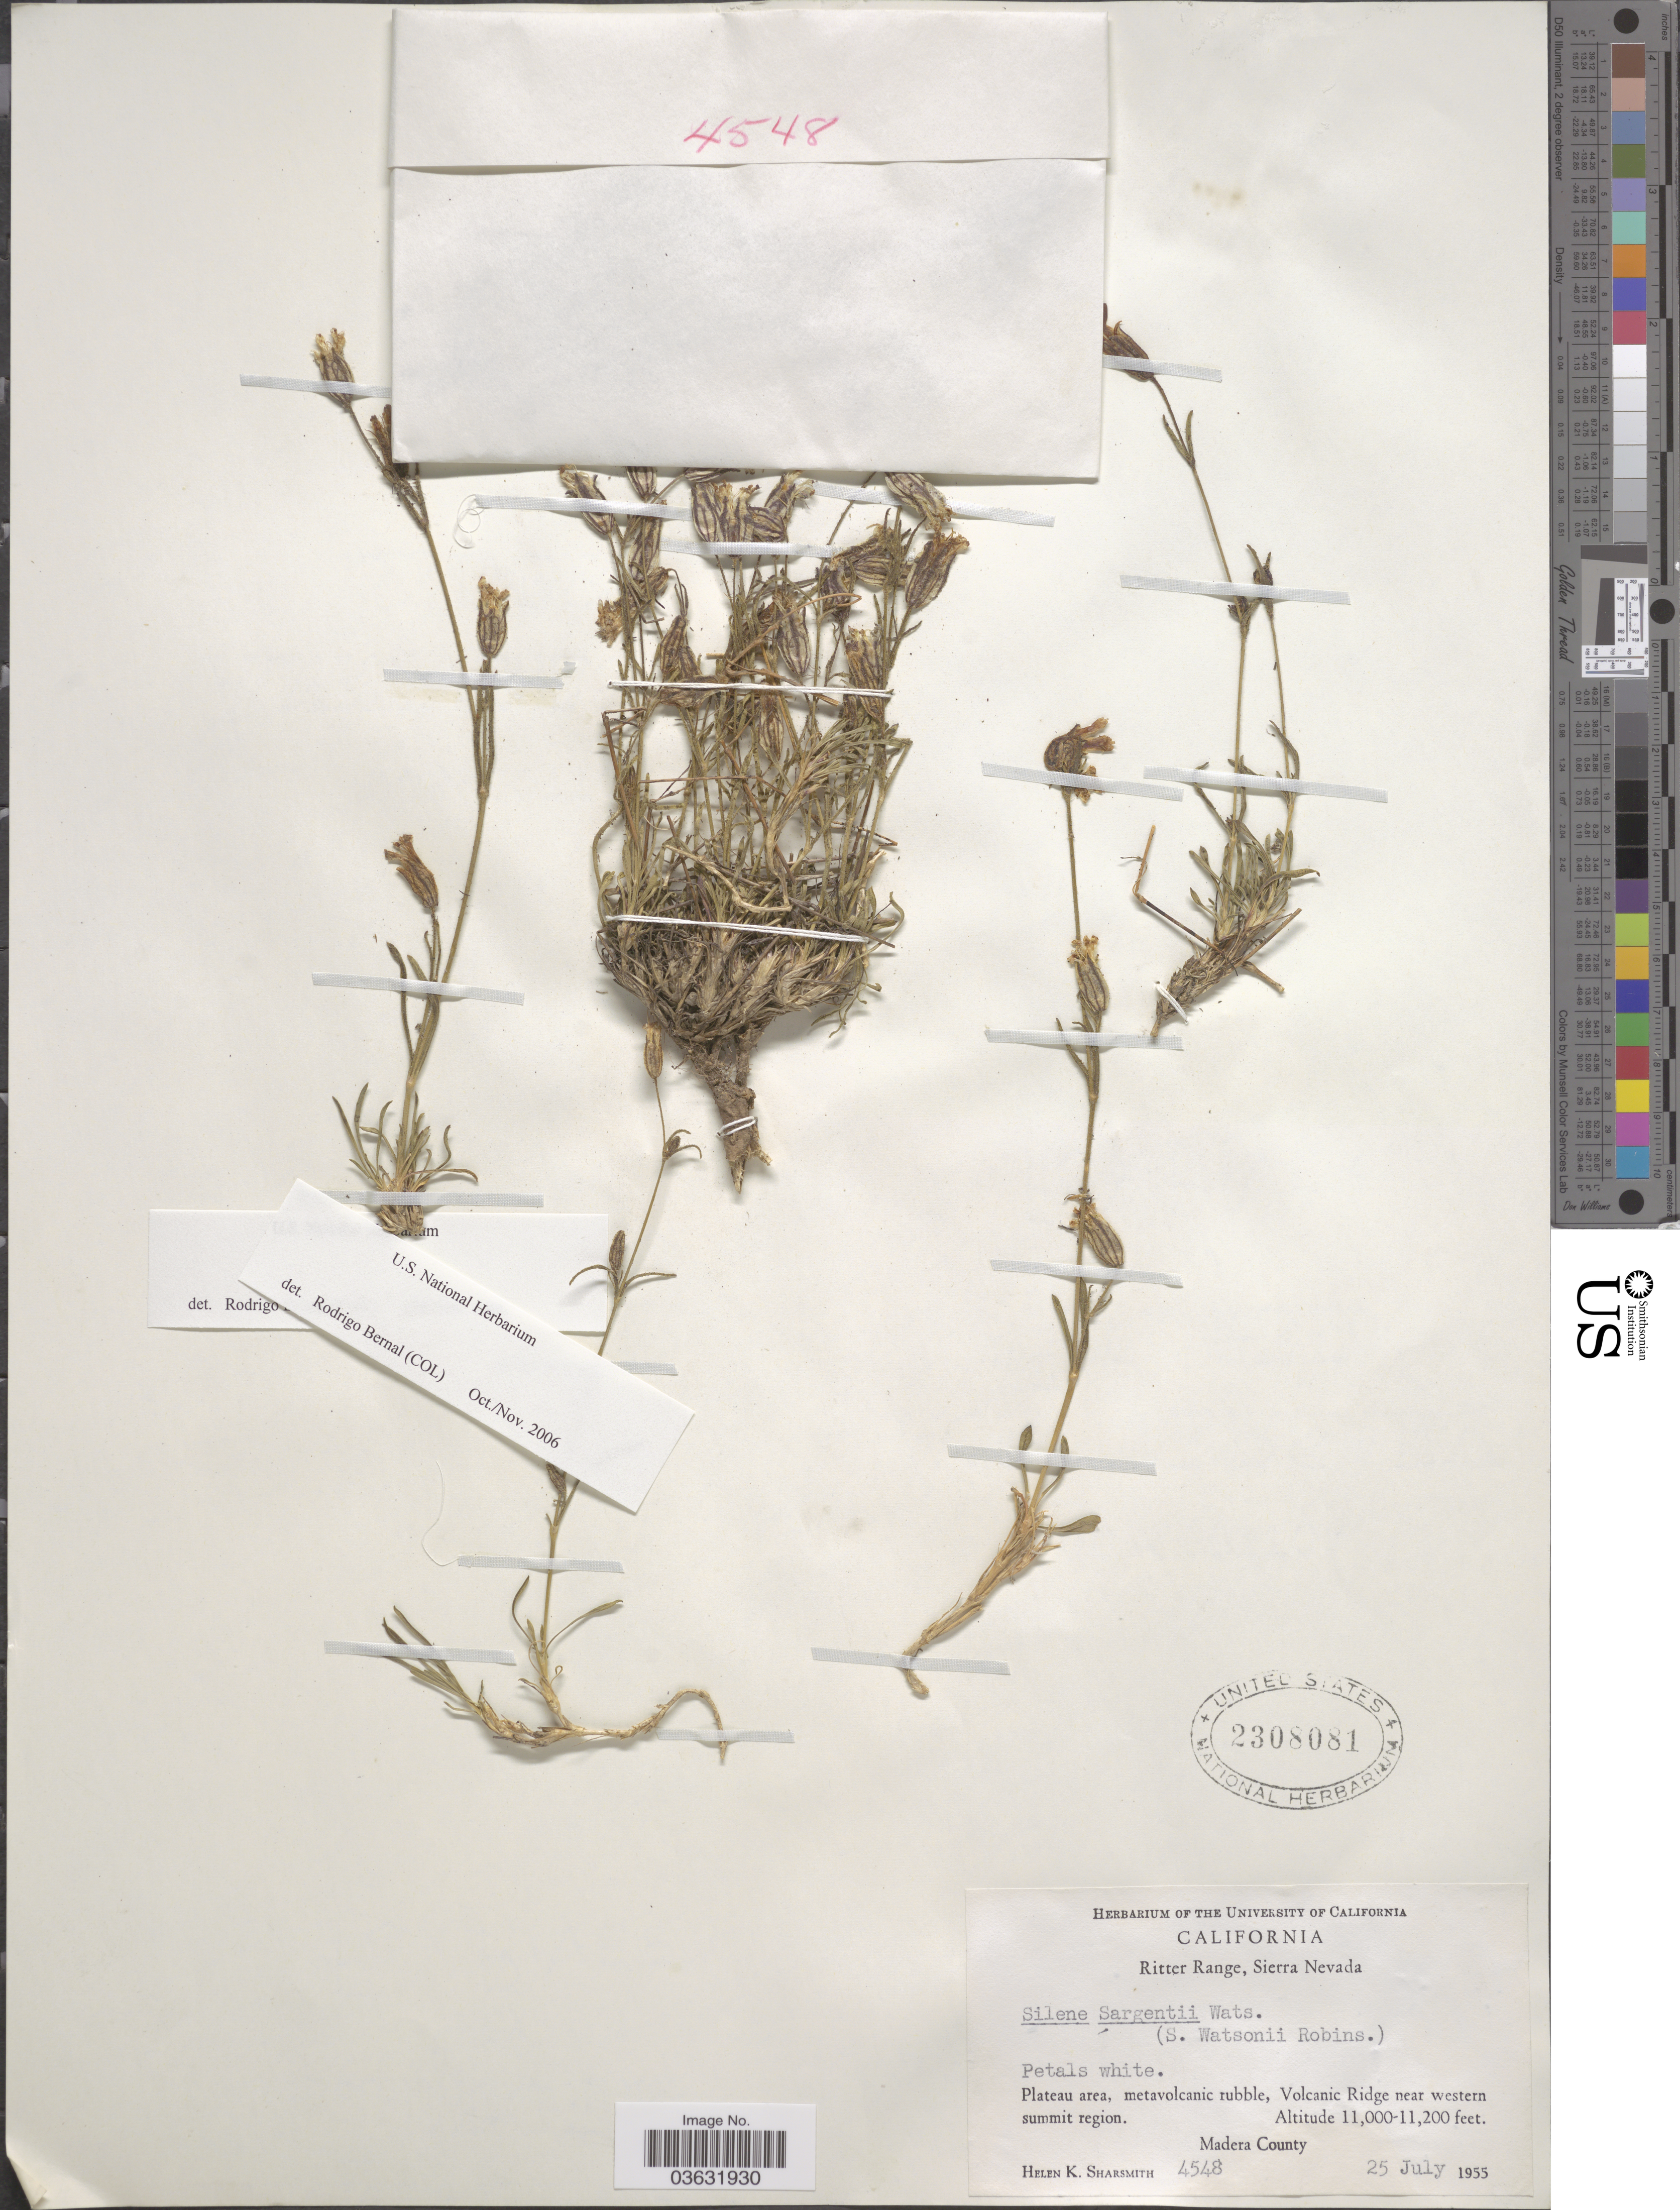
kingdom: Plantae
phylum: Tracheophyta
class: Magnoliopsida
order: Caryophyllales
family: Caryophyllaceae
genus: Silene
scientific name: Silene sargentii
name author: S. Watson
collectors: H. Sharsmith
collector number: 4548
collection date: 1955-07-25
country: United States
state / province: California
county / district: Madera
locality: Ritter Range, Sierra nevada. Plateau area, metavolcanic rubble, Volcanic Ridge near western summit region. Madera County.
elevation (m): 3353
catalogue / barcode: US 2308081